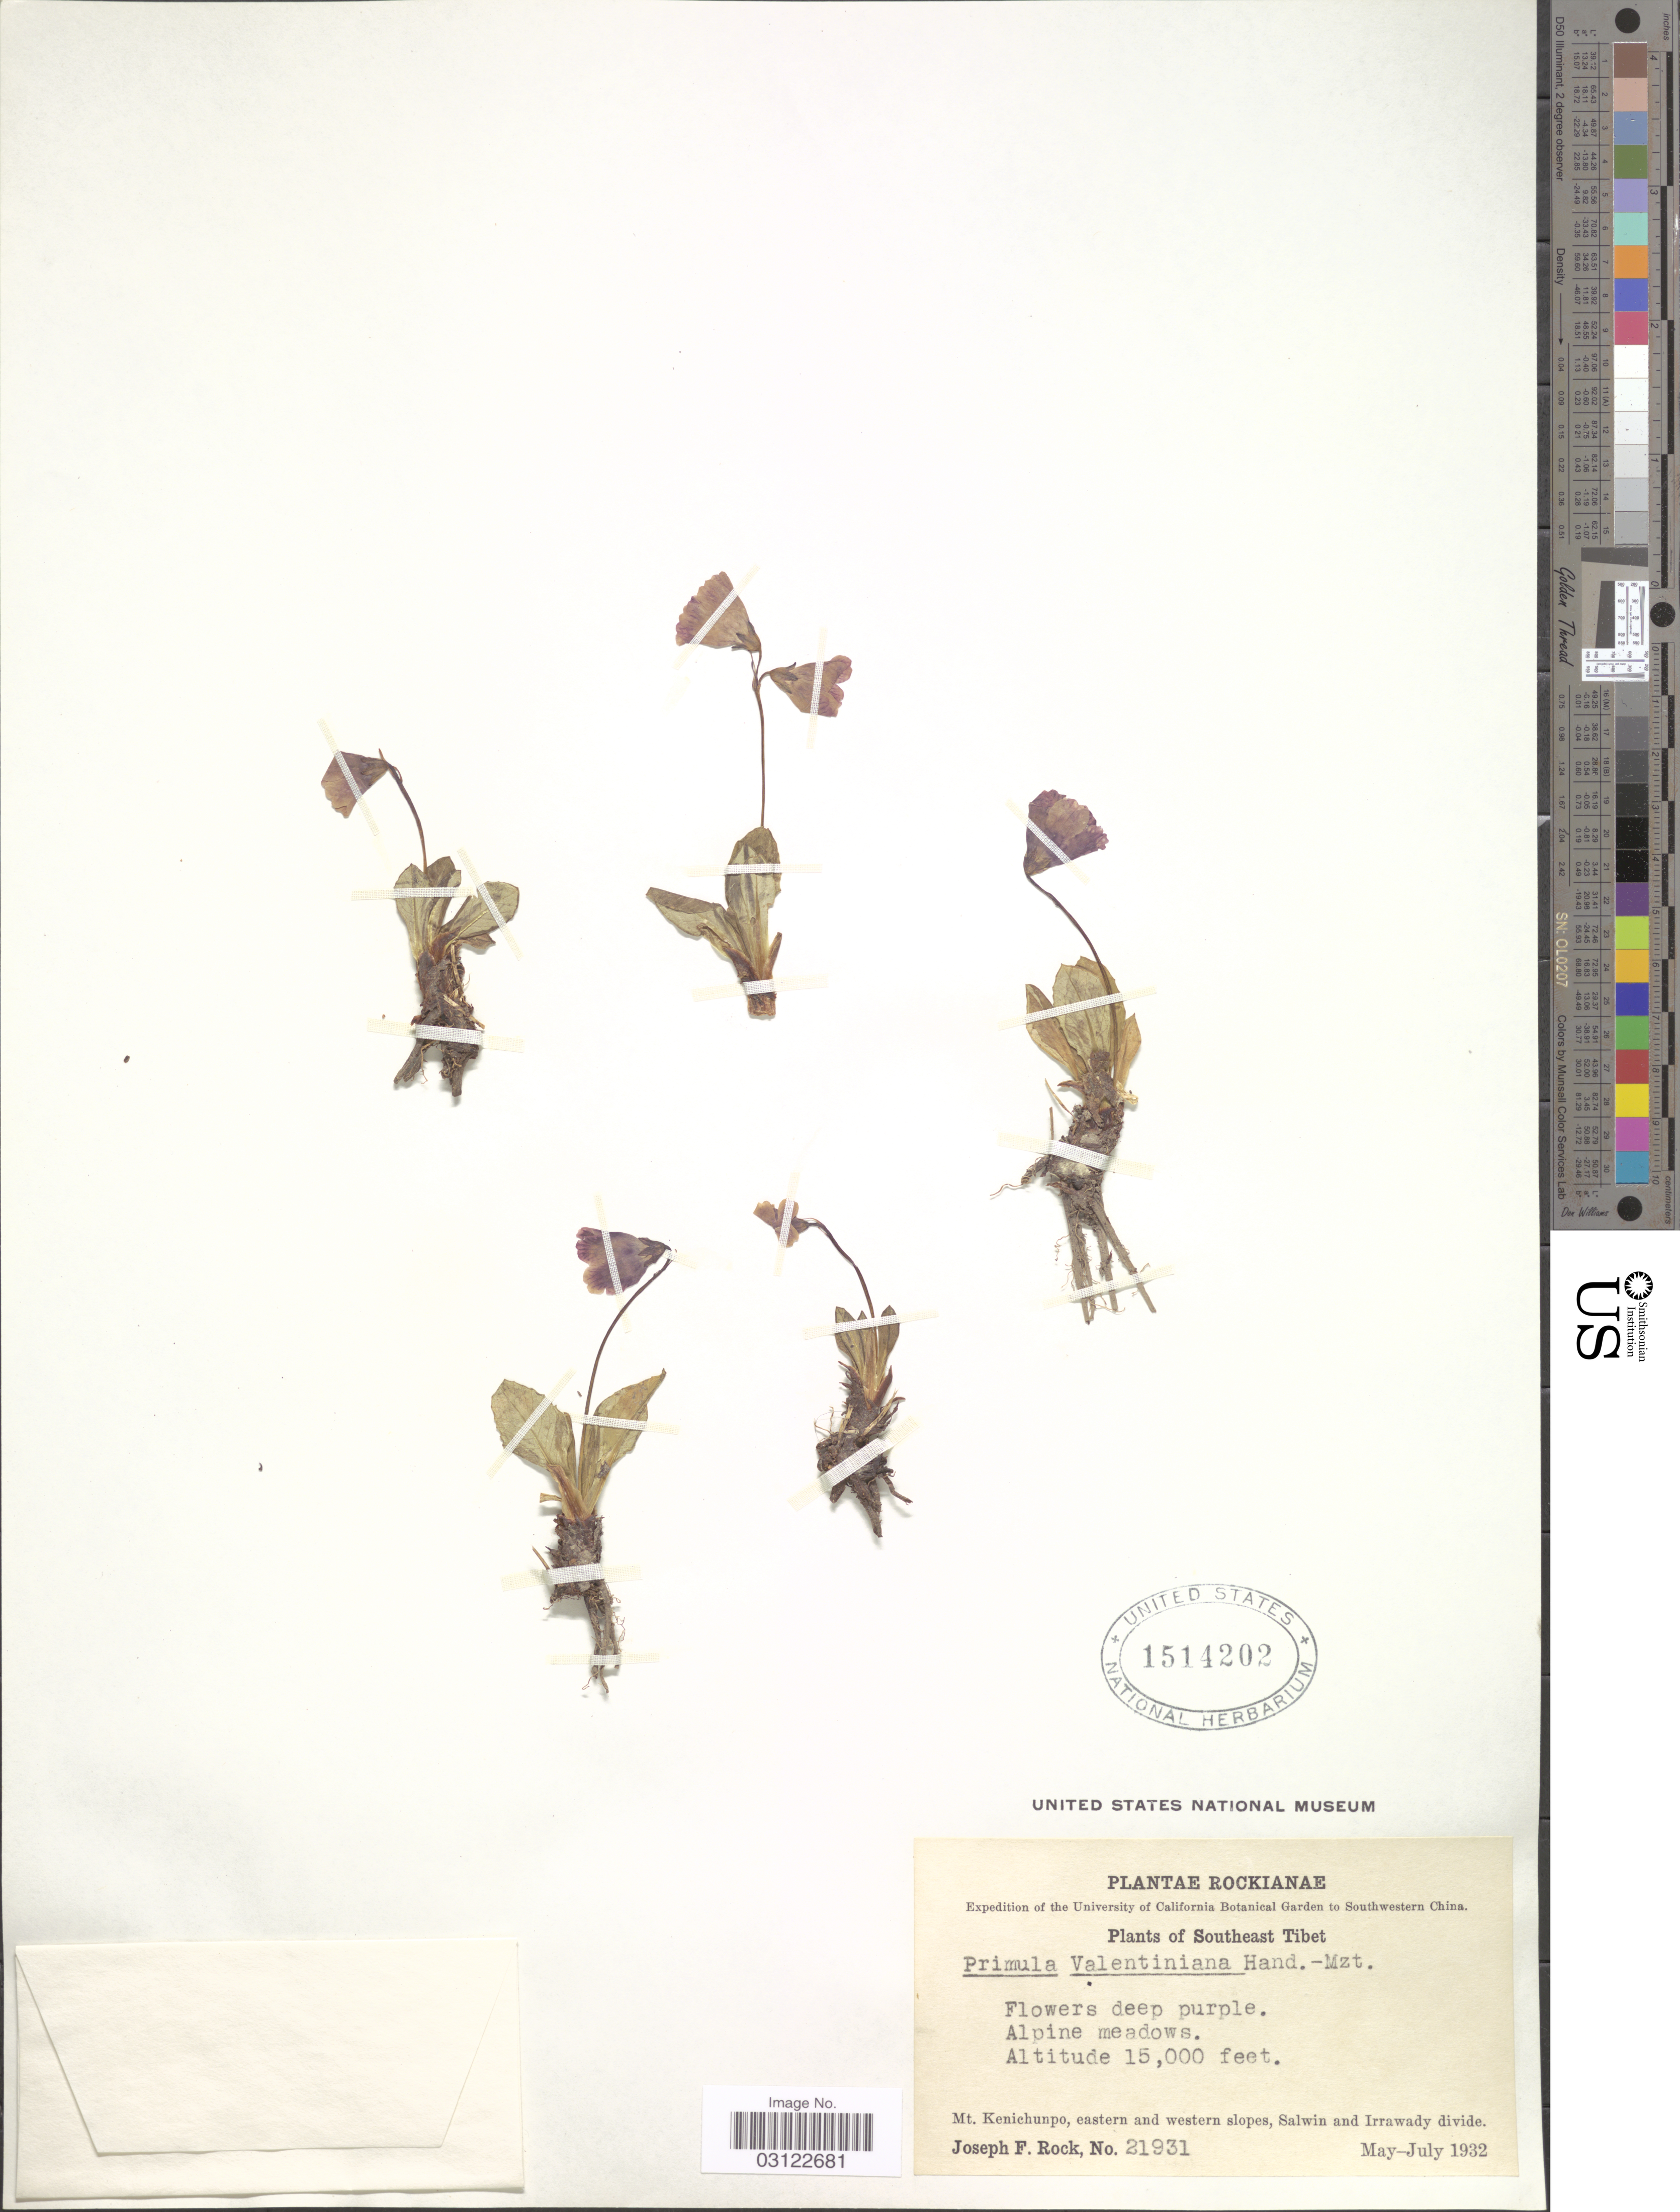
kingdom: Plantae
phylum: Tracheophyta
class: Magnoliopsida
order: Ericales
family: Primulaceae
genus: Primula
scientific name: Primula valentiniana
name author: Hand.-Mazz.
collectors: J. F. Rock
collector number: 21931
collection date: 1932-05/1932-07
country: China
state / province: Xizang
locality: Southwestern China. Southeast Tibet. Alpine meadows. Mt. Kenichunpo, eastern and western slopes, Salwin and Irrawady divide.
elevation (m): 4572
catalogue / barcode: US 1514202